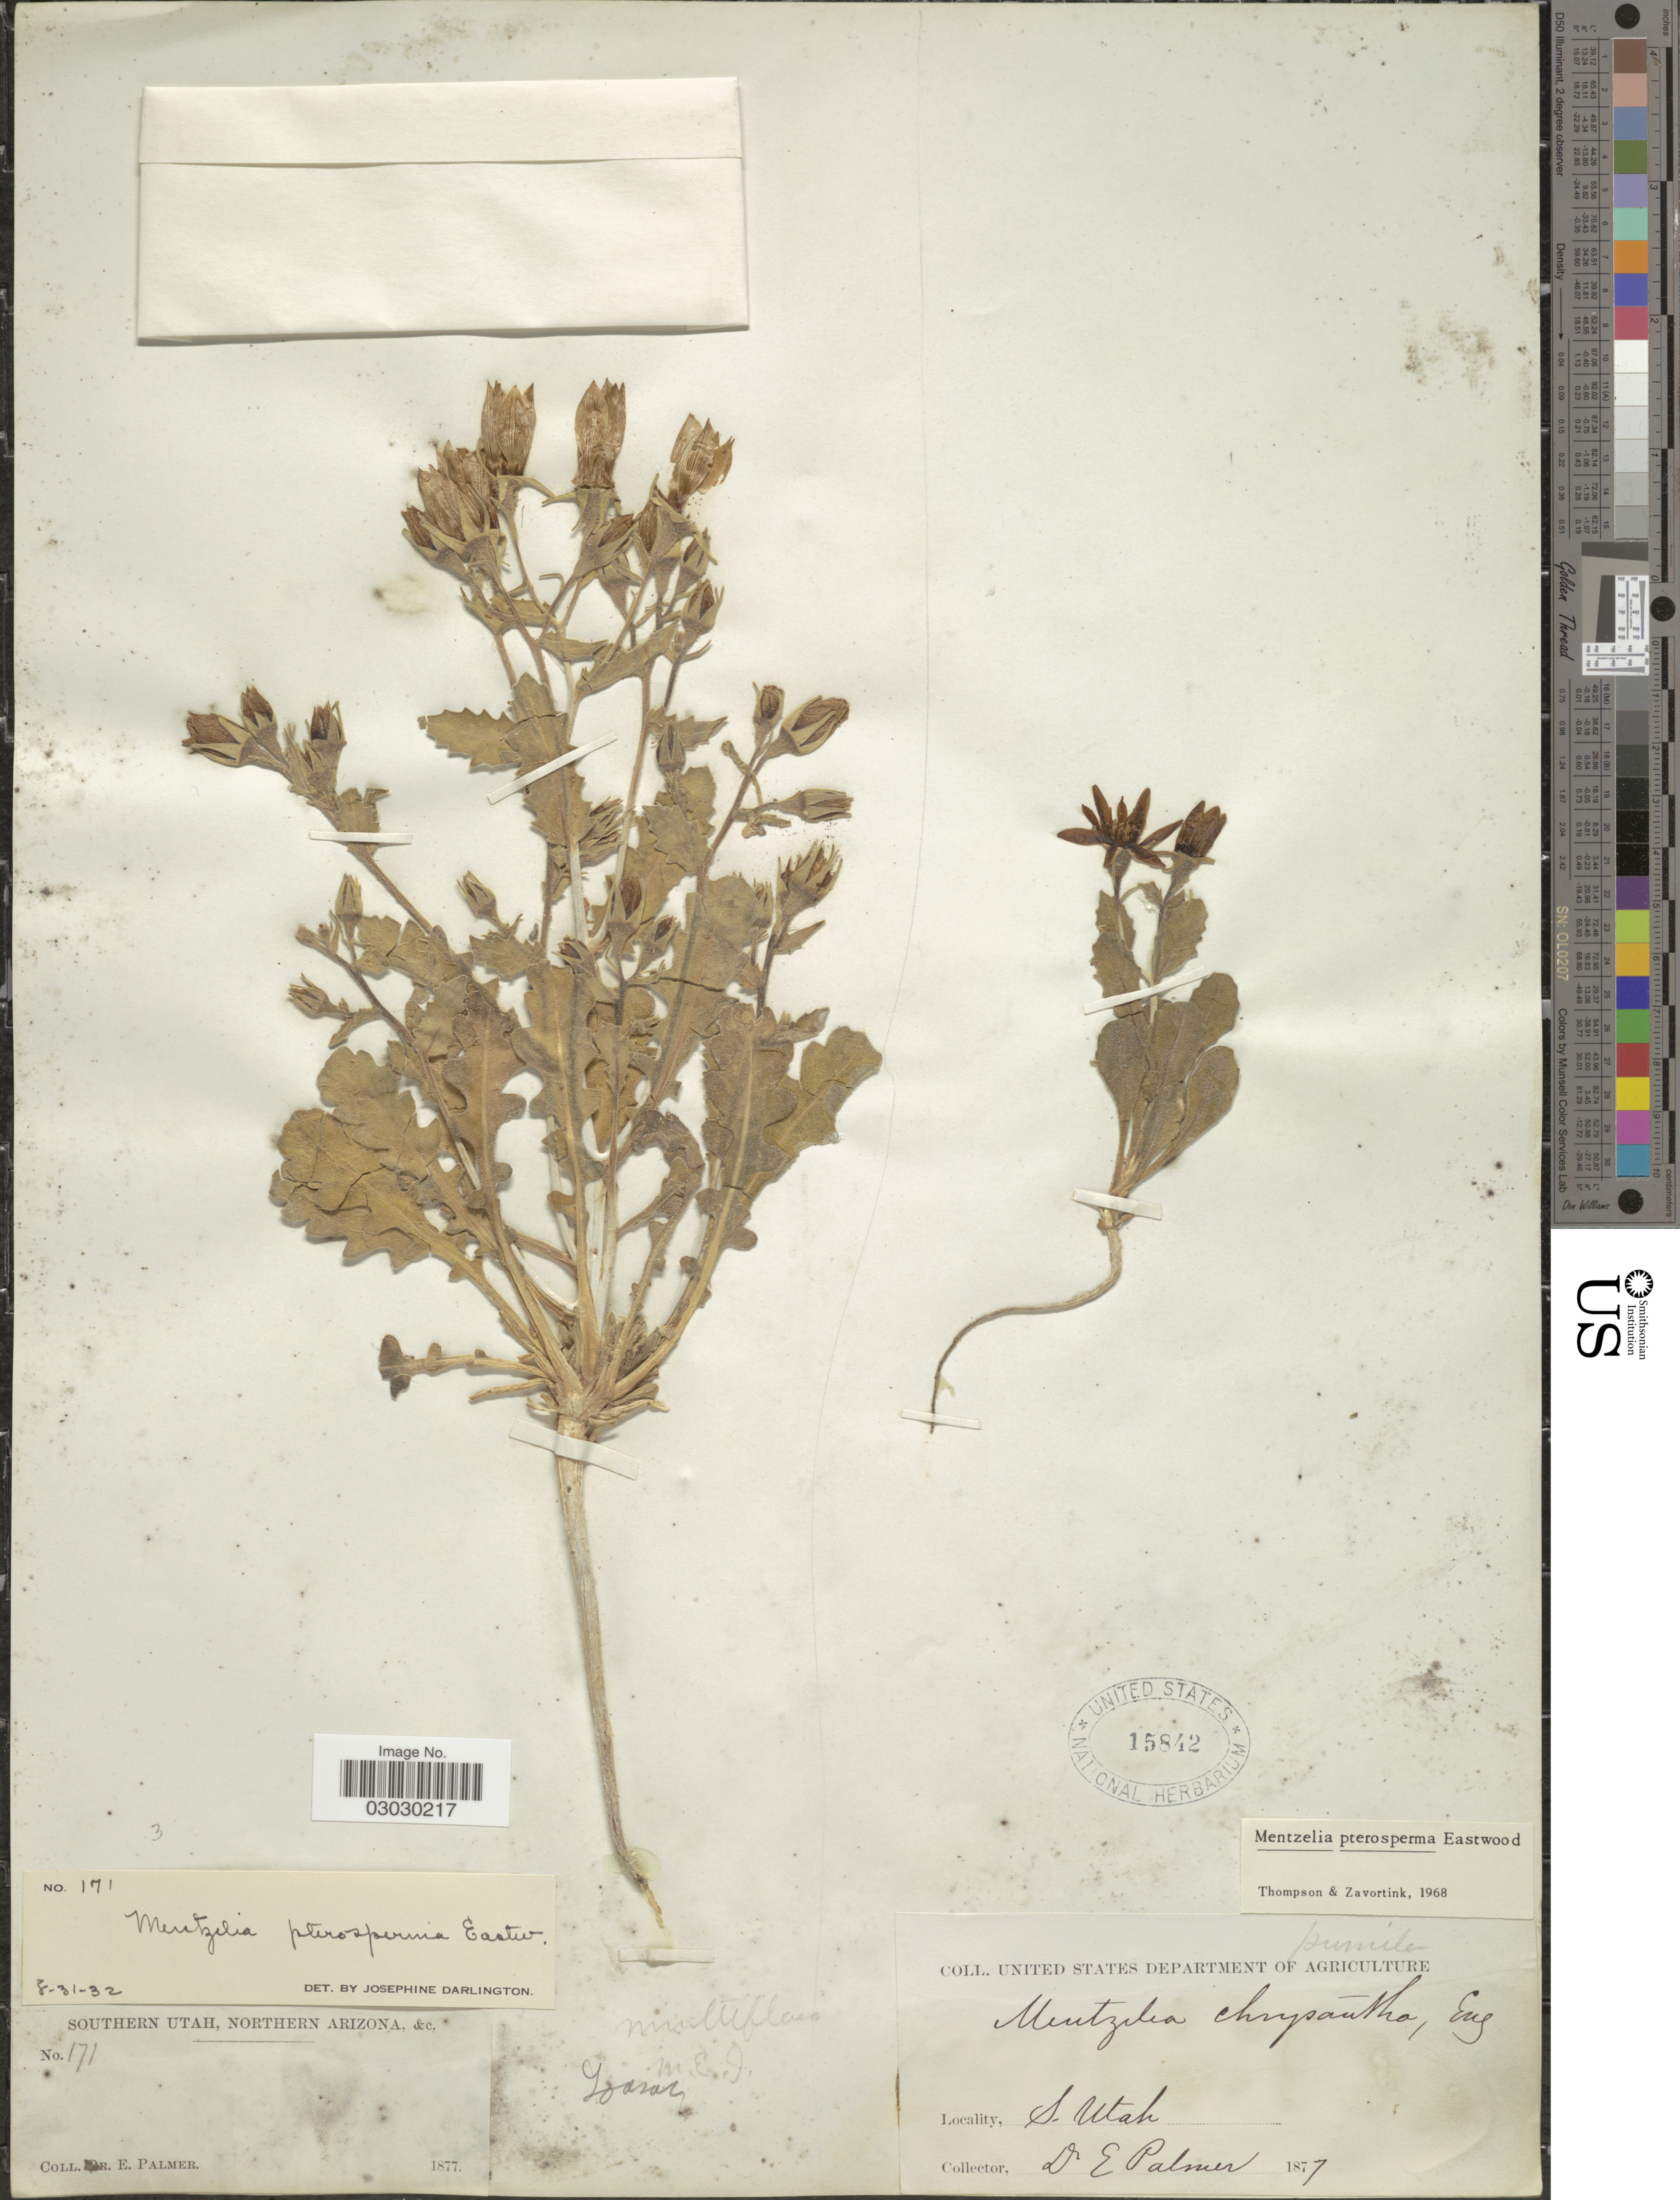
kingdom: Plantae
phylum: Tracheophyta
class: Magnoliopsida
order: Cornales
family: Loasaceae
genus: Mentzelia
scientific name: Mentzelia pterosperma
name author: Eastw.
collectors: E. Palmer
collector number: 171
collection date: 1877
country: United States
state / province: Utah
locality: Southern Utah.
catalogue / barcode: US 15842